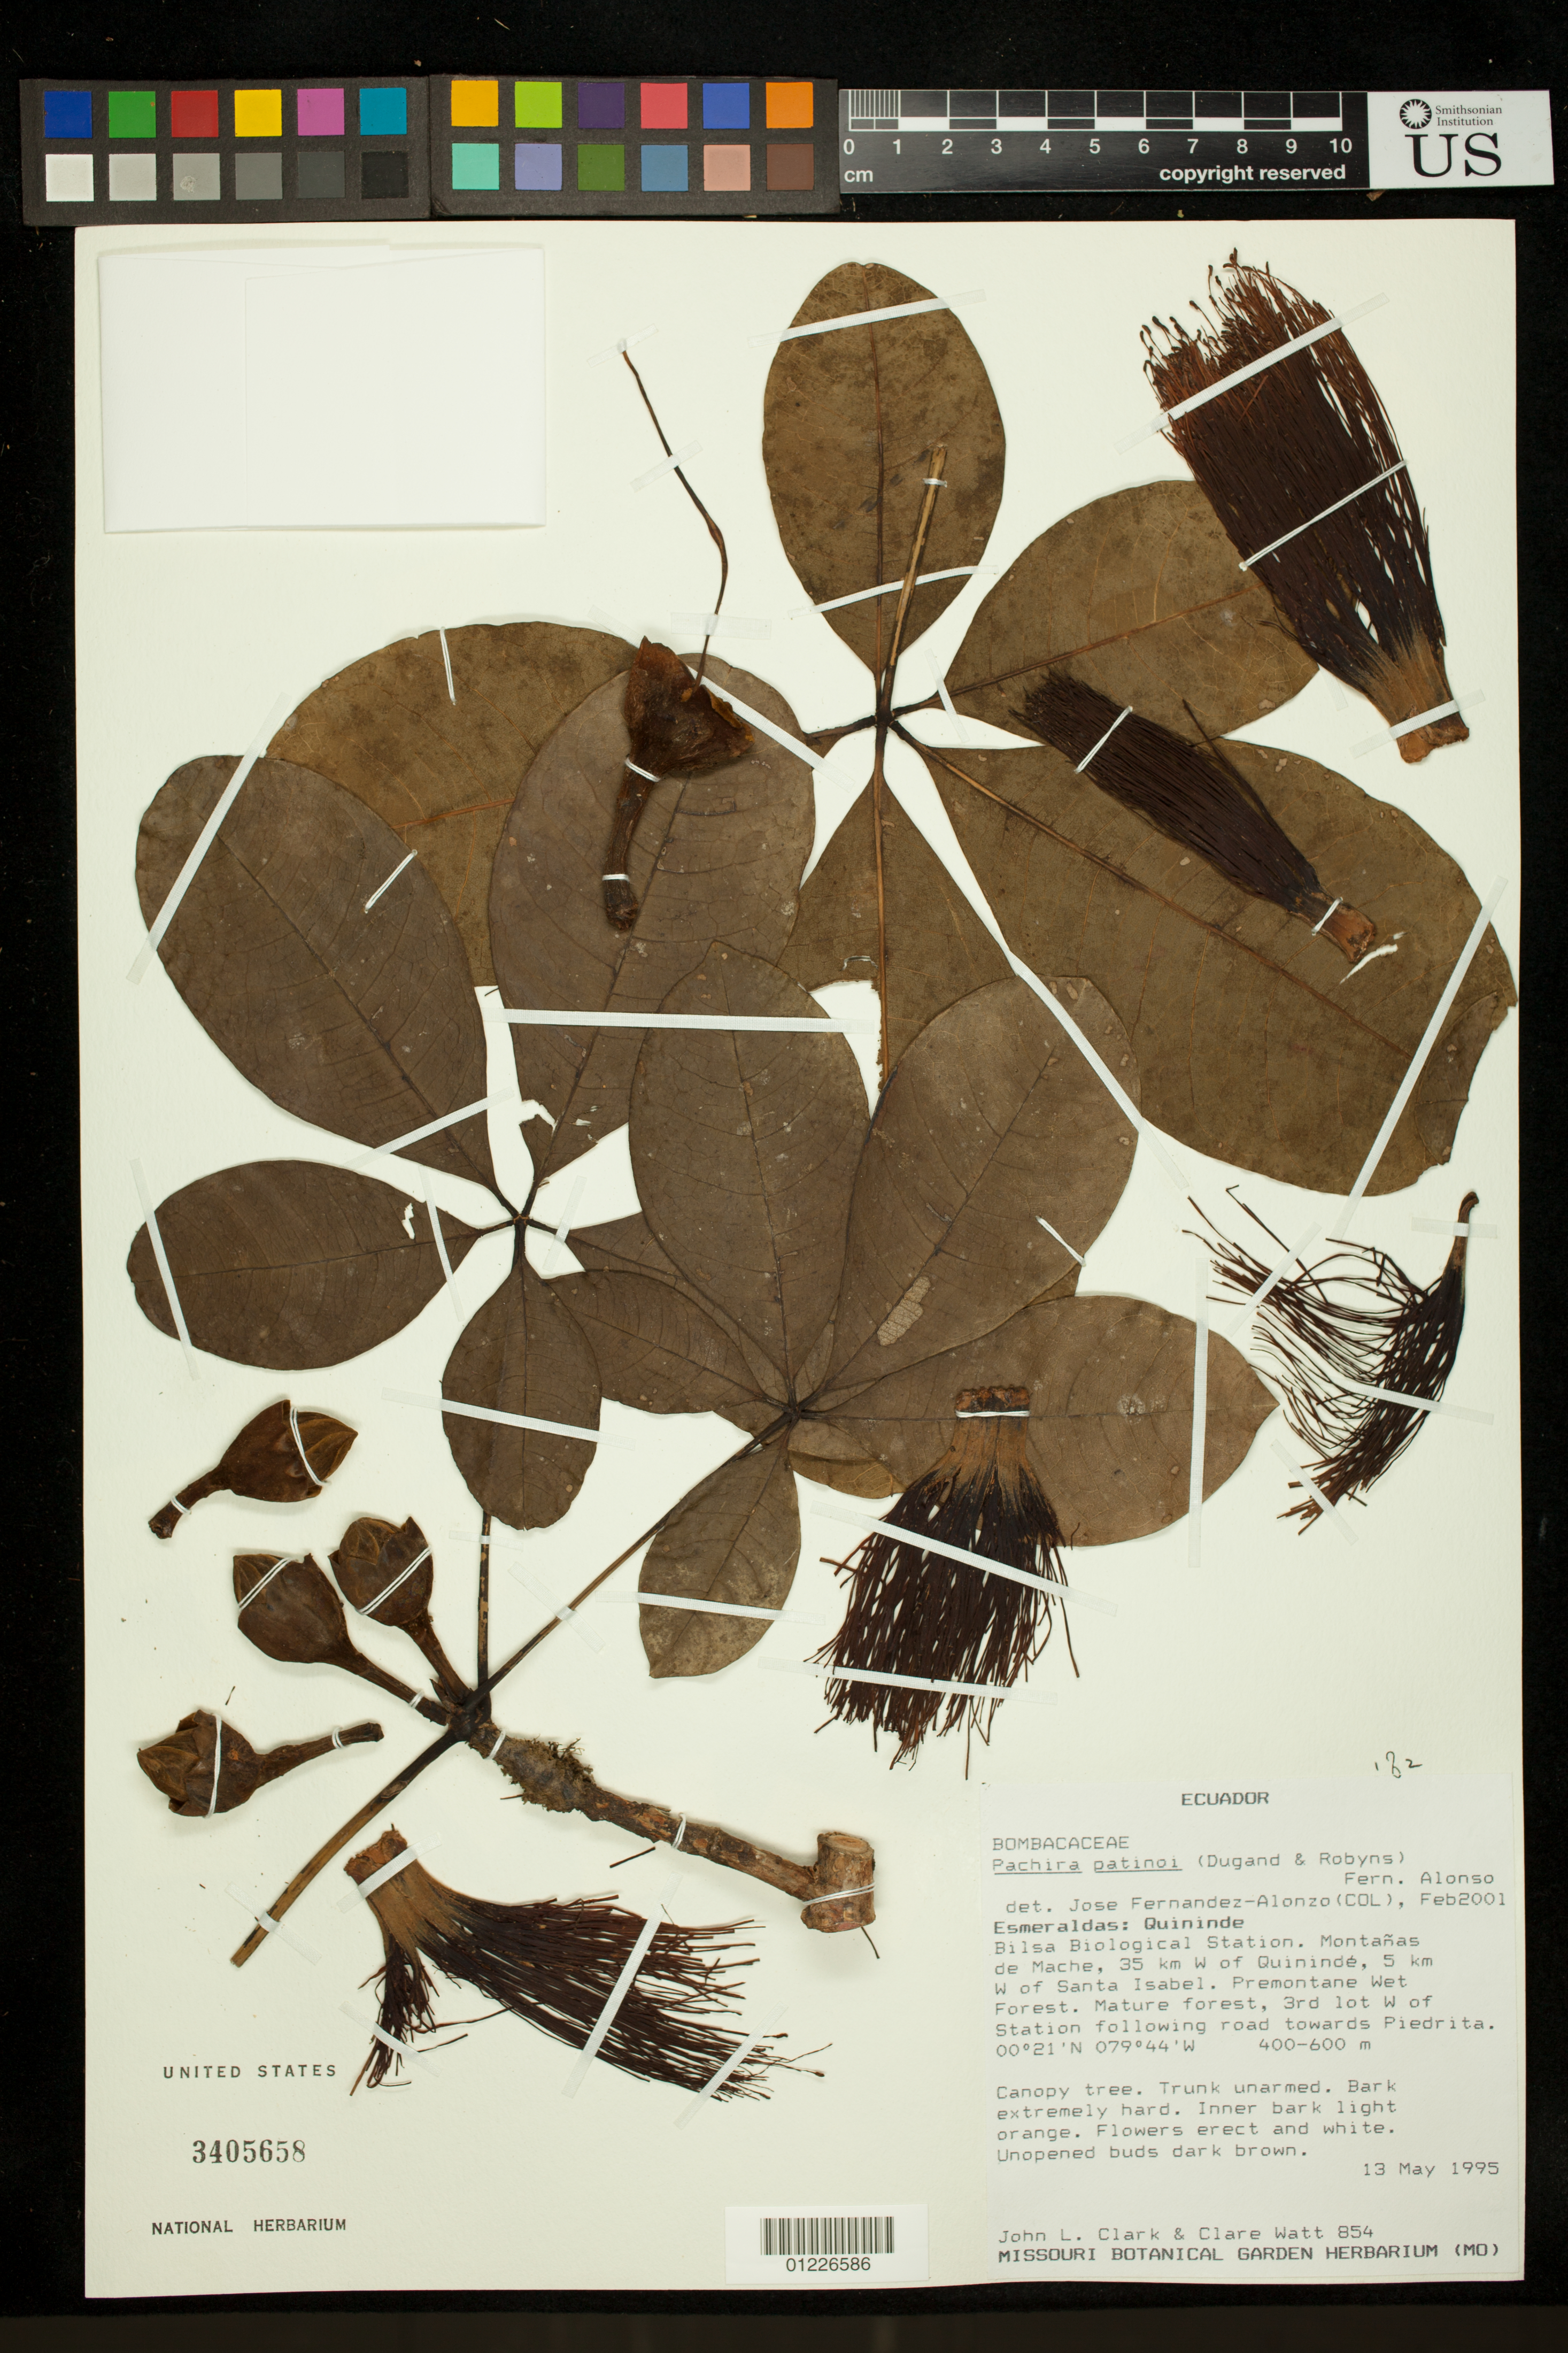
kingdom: Plantae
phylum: Tracheophyta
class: Magnoliopsida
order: Malvales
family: Malvaceae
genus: Pachira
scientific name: Pachira patinoi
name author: (Dugand G. & A. Robyns) Fern. Alonso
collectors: J. L. Clark & C. Watt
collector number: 854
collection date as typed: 5/13/1995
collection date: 1995-05-13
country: Ecuador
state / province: Esmeraldas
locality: Eseraldas: Quininde. Bilsa Biological Station. Monanas de Mache, 35 km W of Quininde, 5 km W of Santa Isabel. Third lot west of Station following road towards Piedrita.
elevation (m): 400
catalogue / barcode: US 3405658